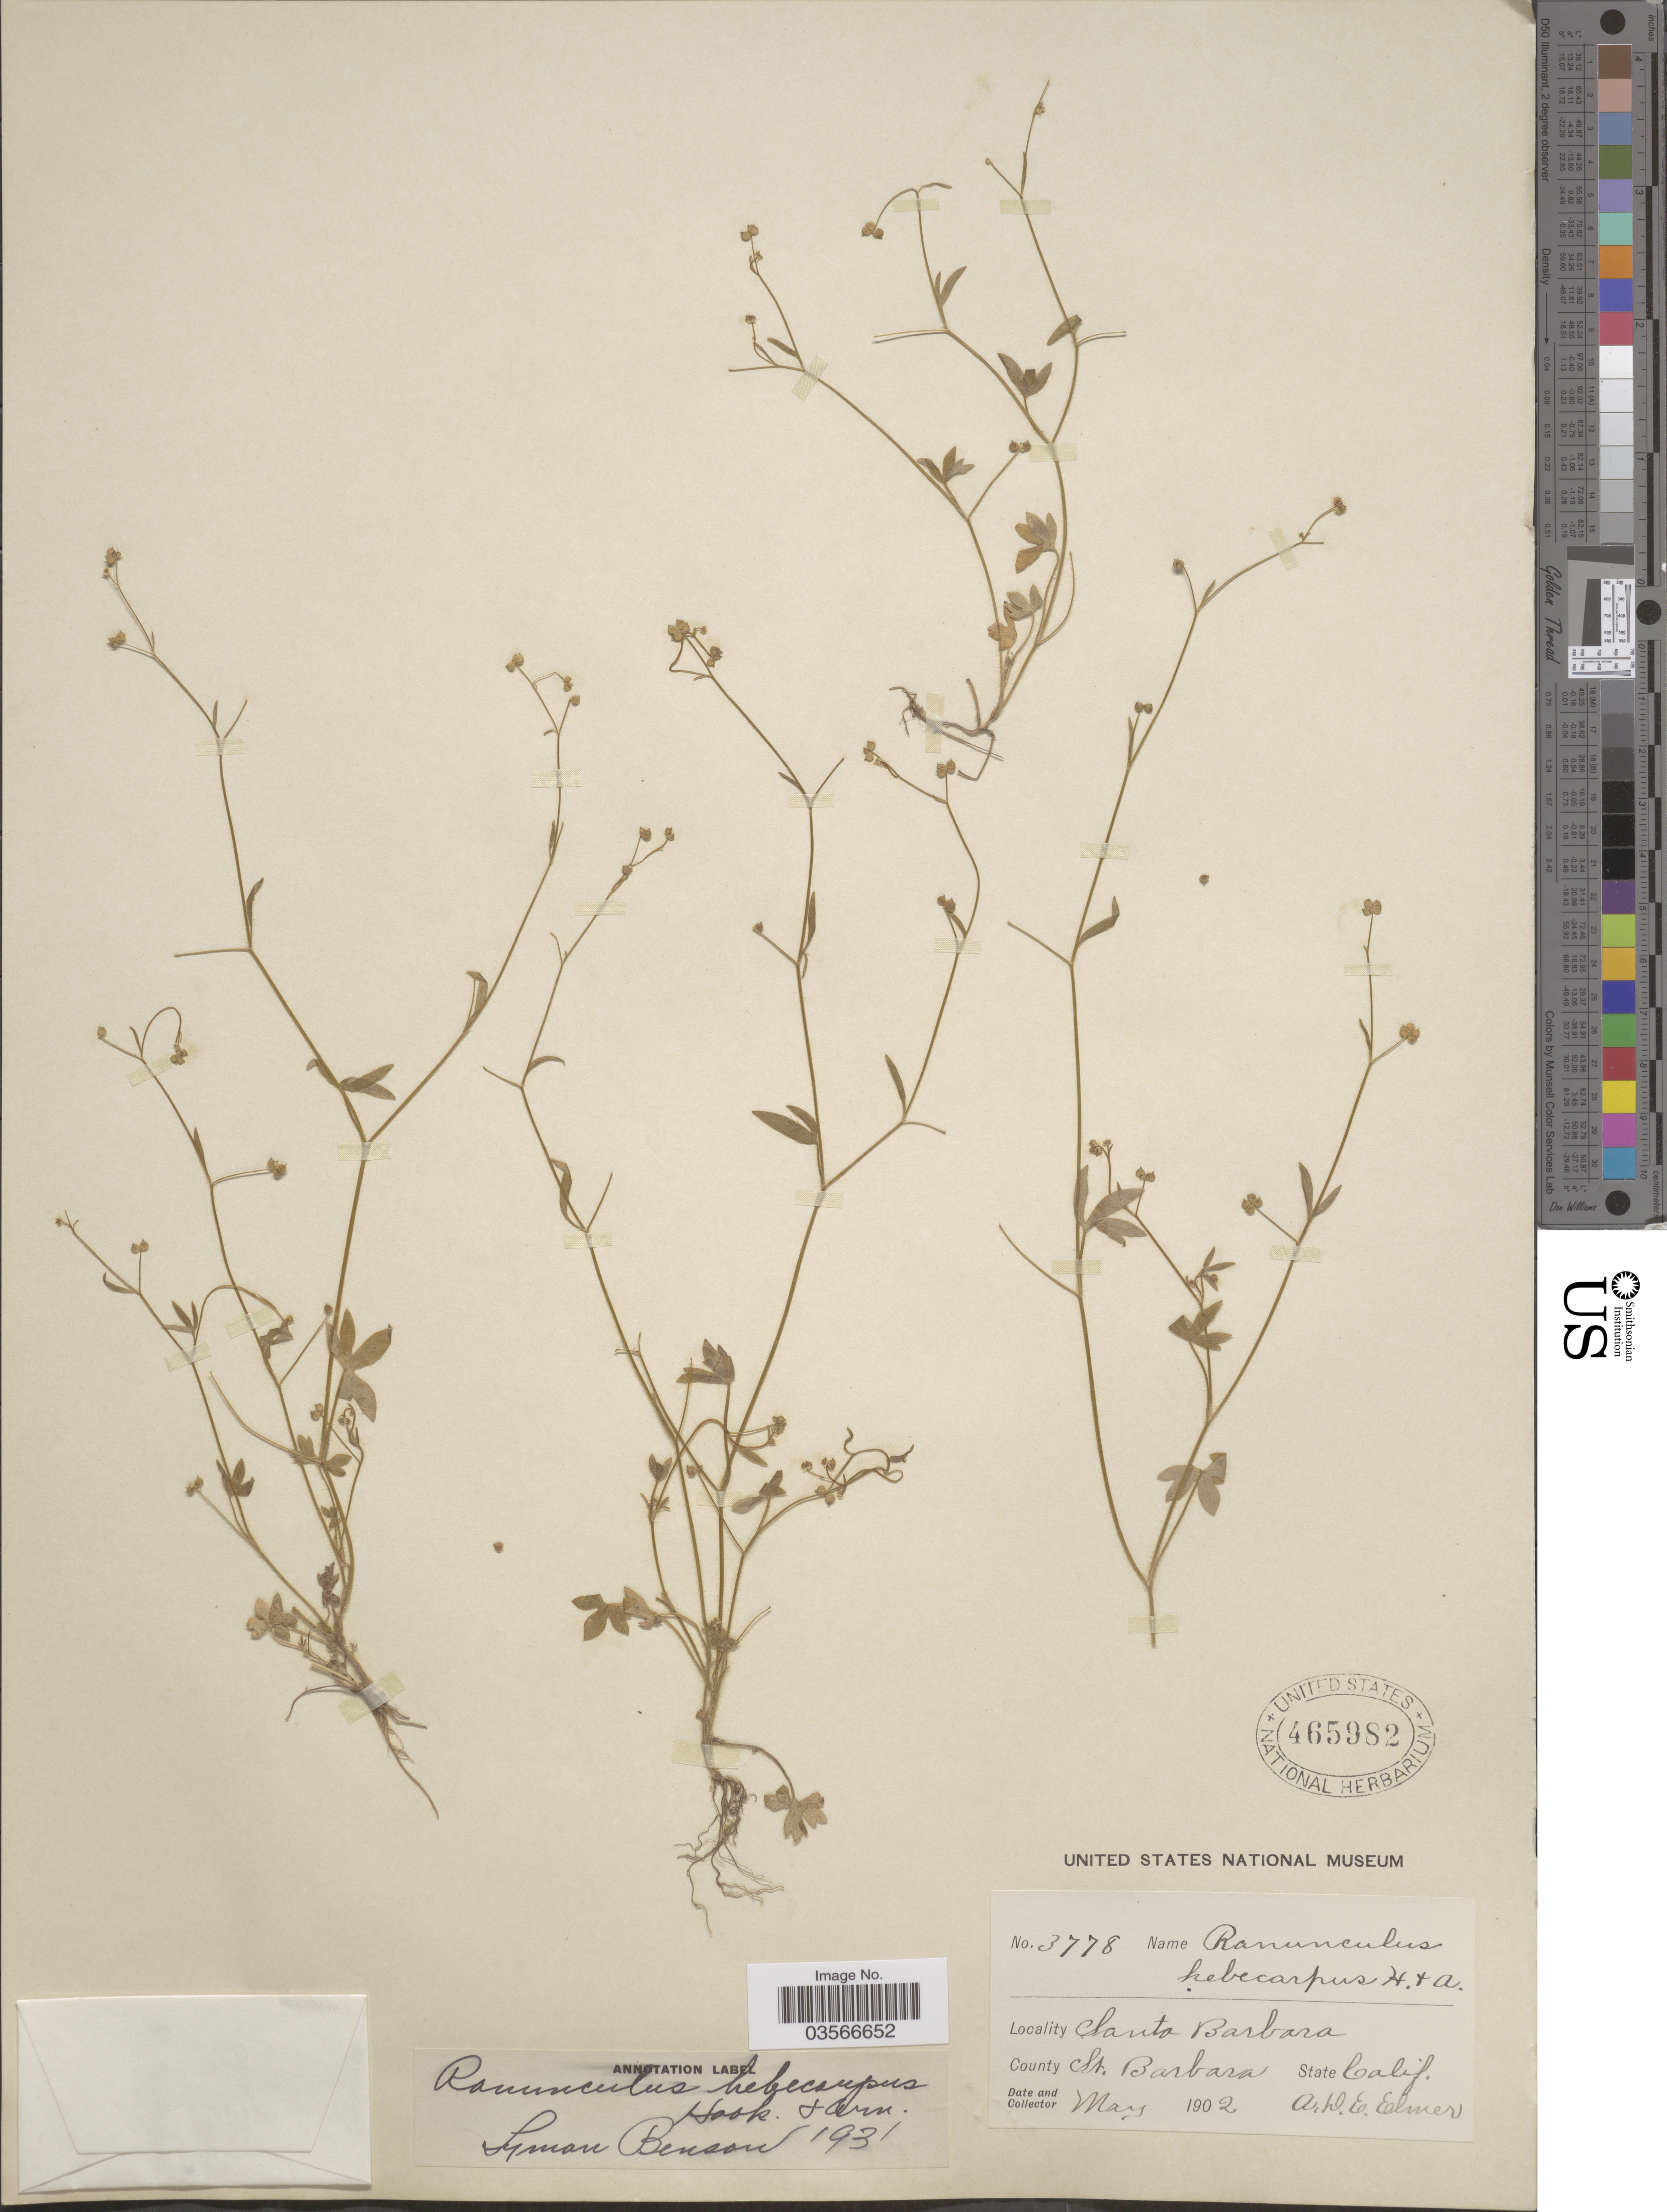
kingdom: Plantae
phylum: Tracheophyta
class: Magnoliopsida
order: Ranunculales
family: Ranunculaceae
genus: Ranunculus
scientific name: Ranunculus hebecarpus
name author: Hook. & Arn.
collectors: A. D. E. Elmer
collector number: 3778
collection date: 1902-05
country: United States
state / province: California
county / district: Santa Barbara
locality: Santa Barbara. County St. Barabara.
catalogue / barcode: US 465982